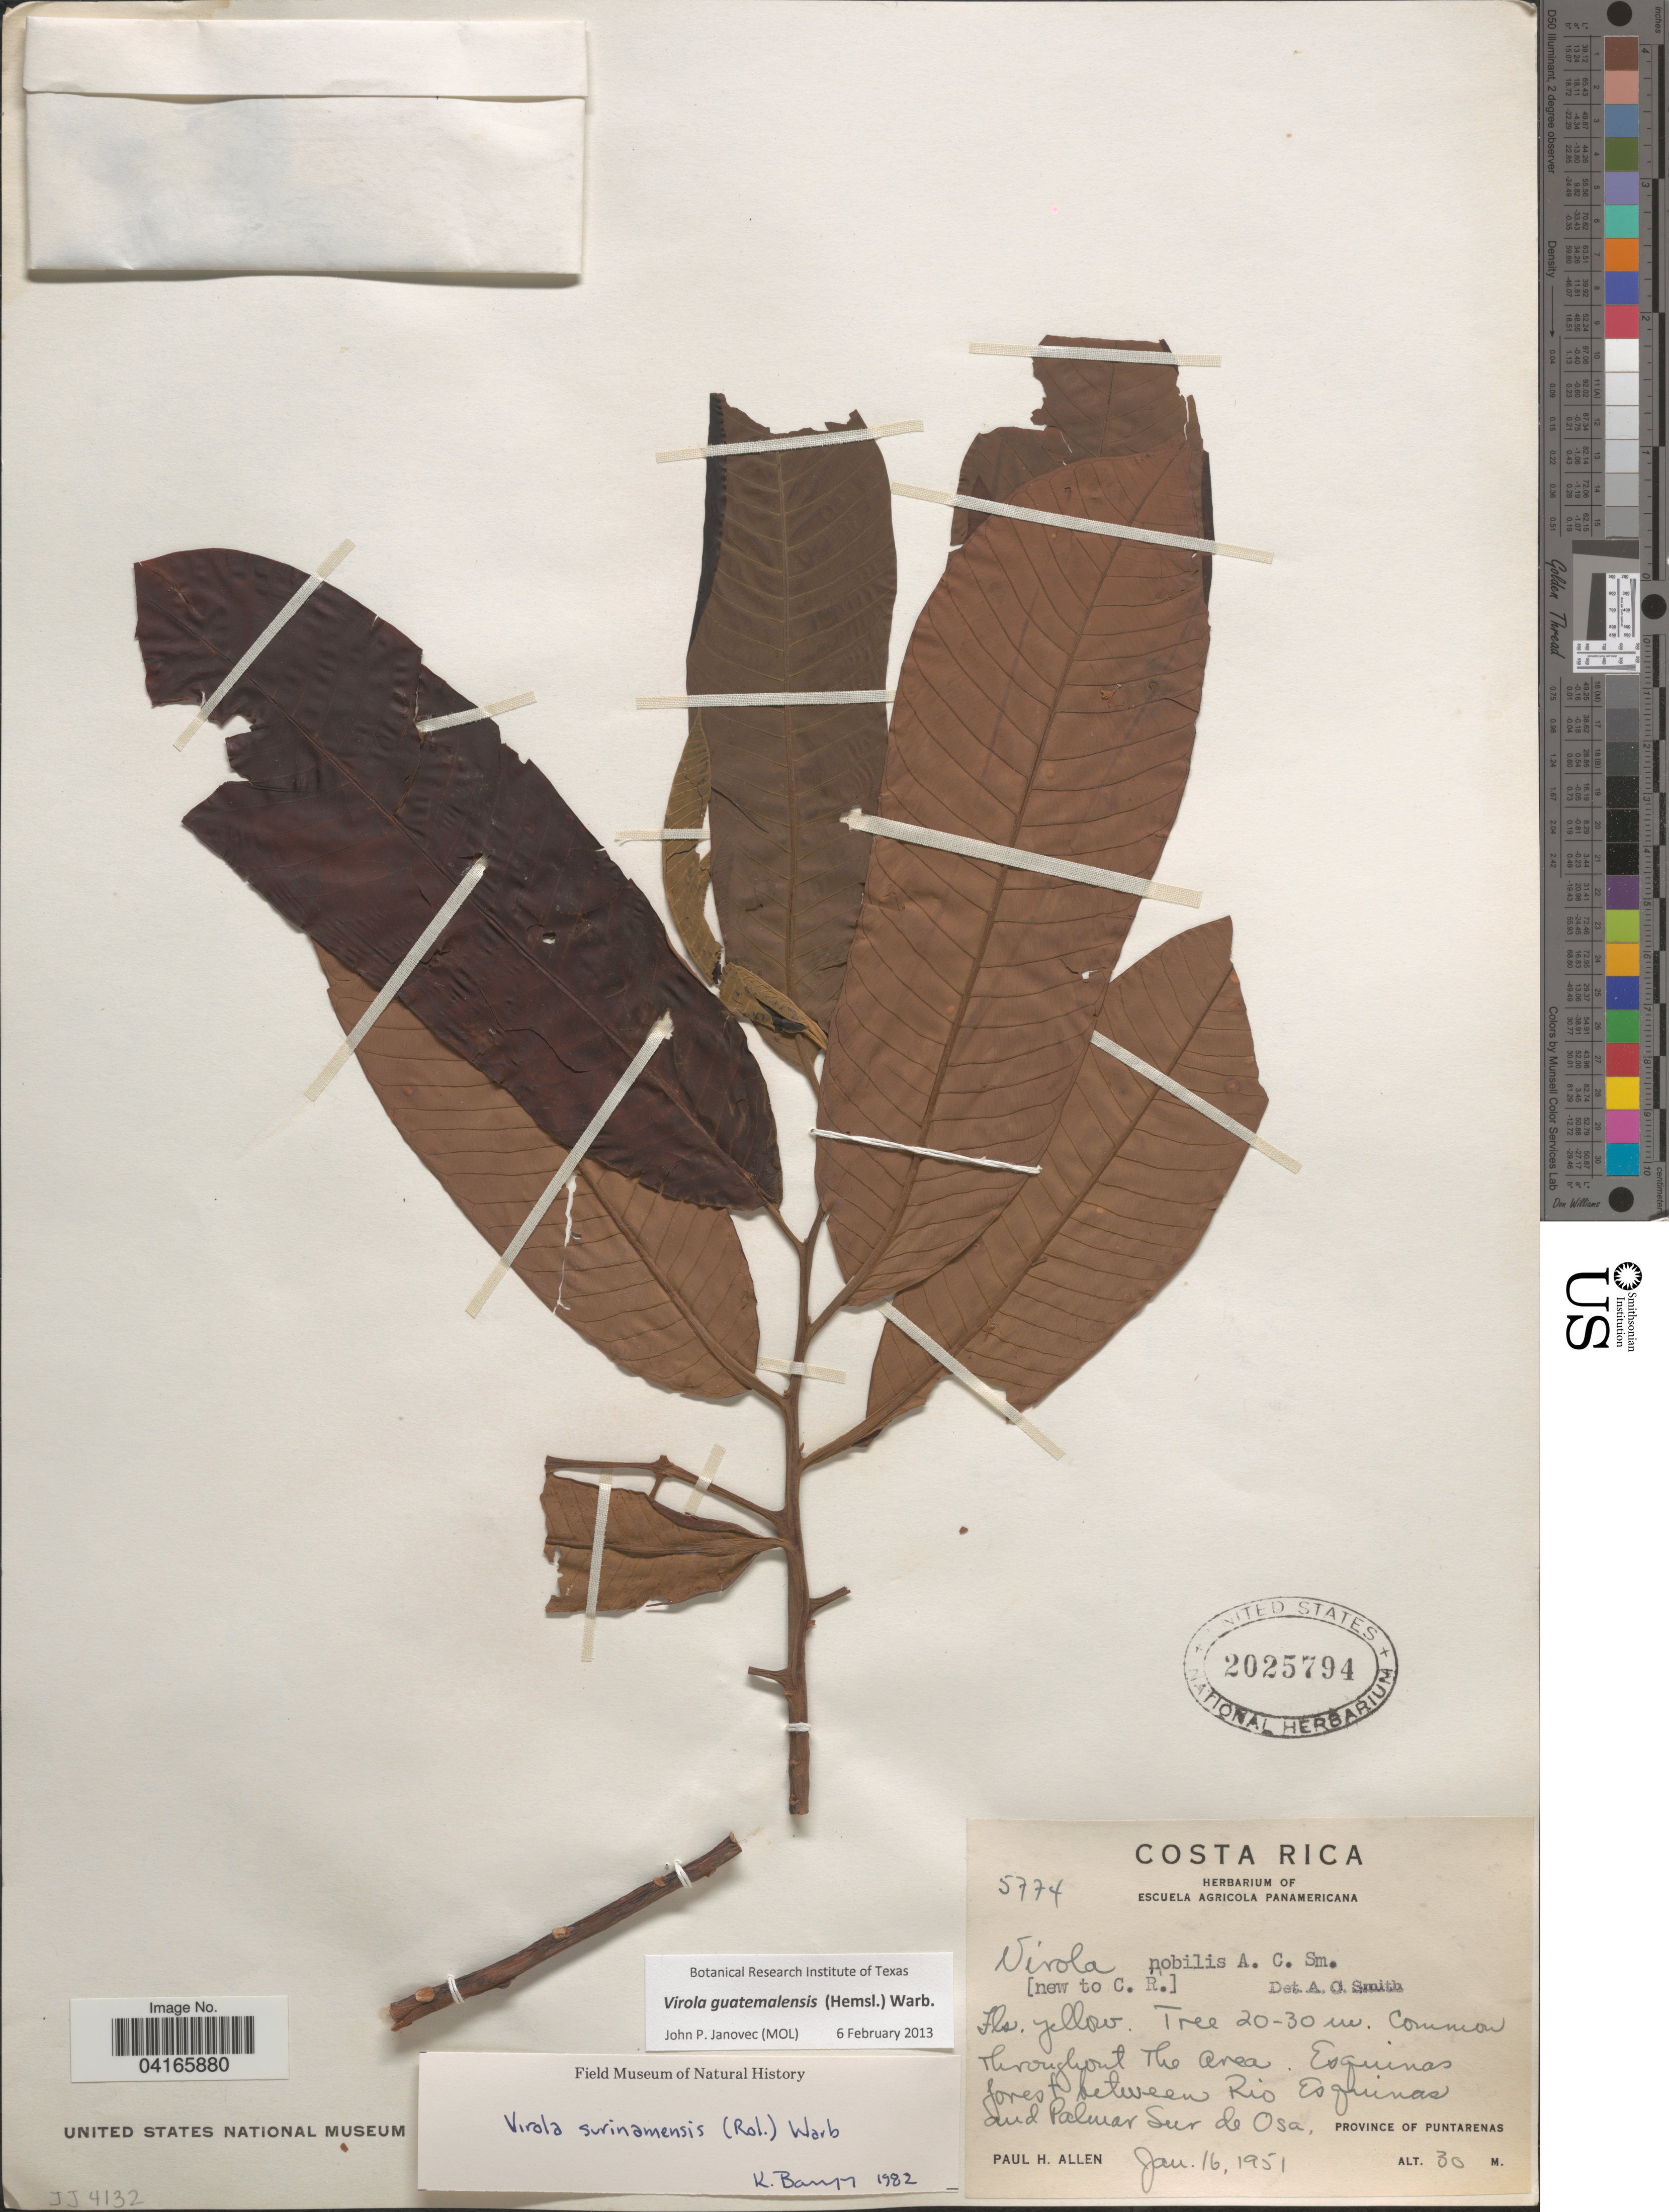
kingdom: Plantae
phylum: Tracheophyta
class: Magnoliopsida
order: Magnoliales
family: Myristicaceae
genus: Virola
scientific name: Virola guatemalensis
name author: (Hemsl.) Warb.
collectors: P. H. Allen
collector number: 5774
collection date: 1951-01-16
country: Costa Rica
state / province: Puntarenas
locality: Esquinas forest between Rio Esquinas and Palmar Sur de Osa.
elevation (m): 30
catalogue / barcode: US 2025794